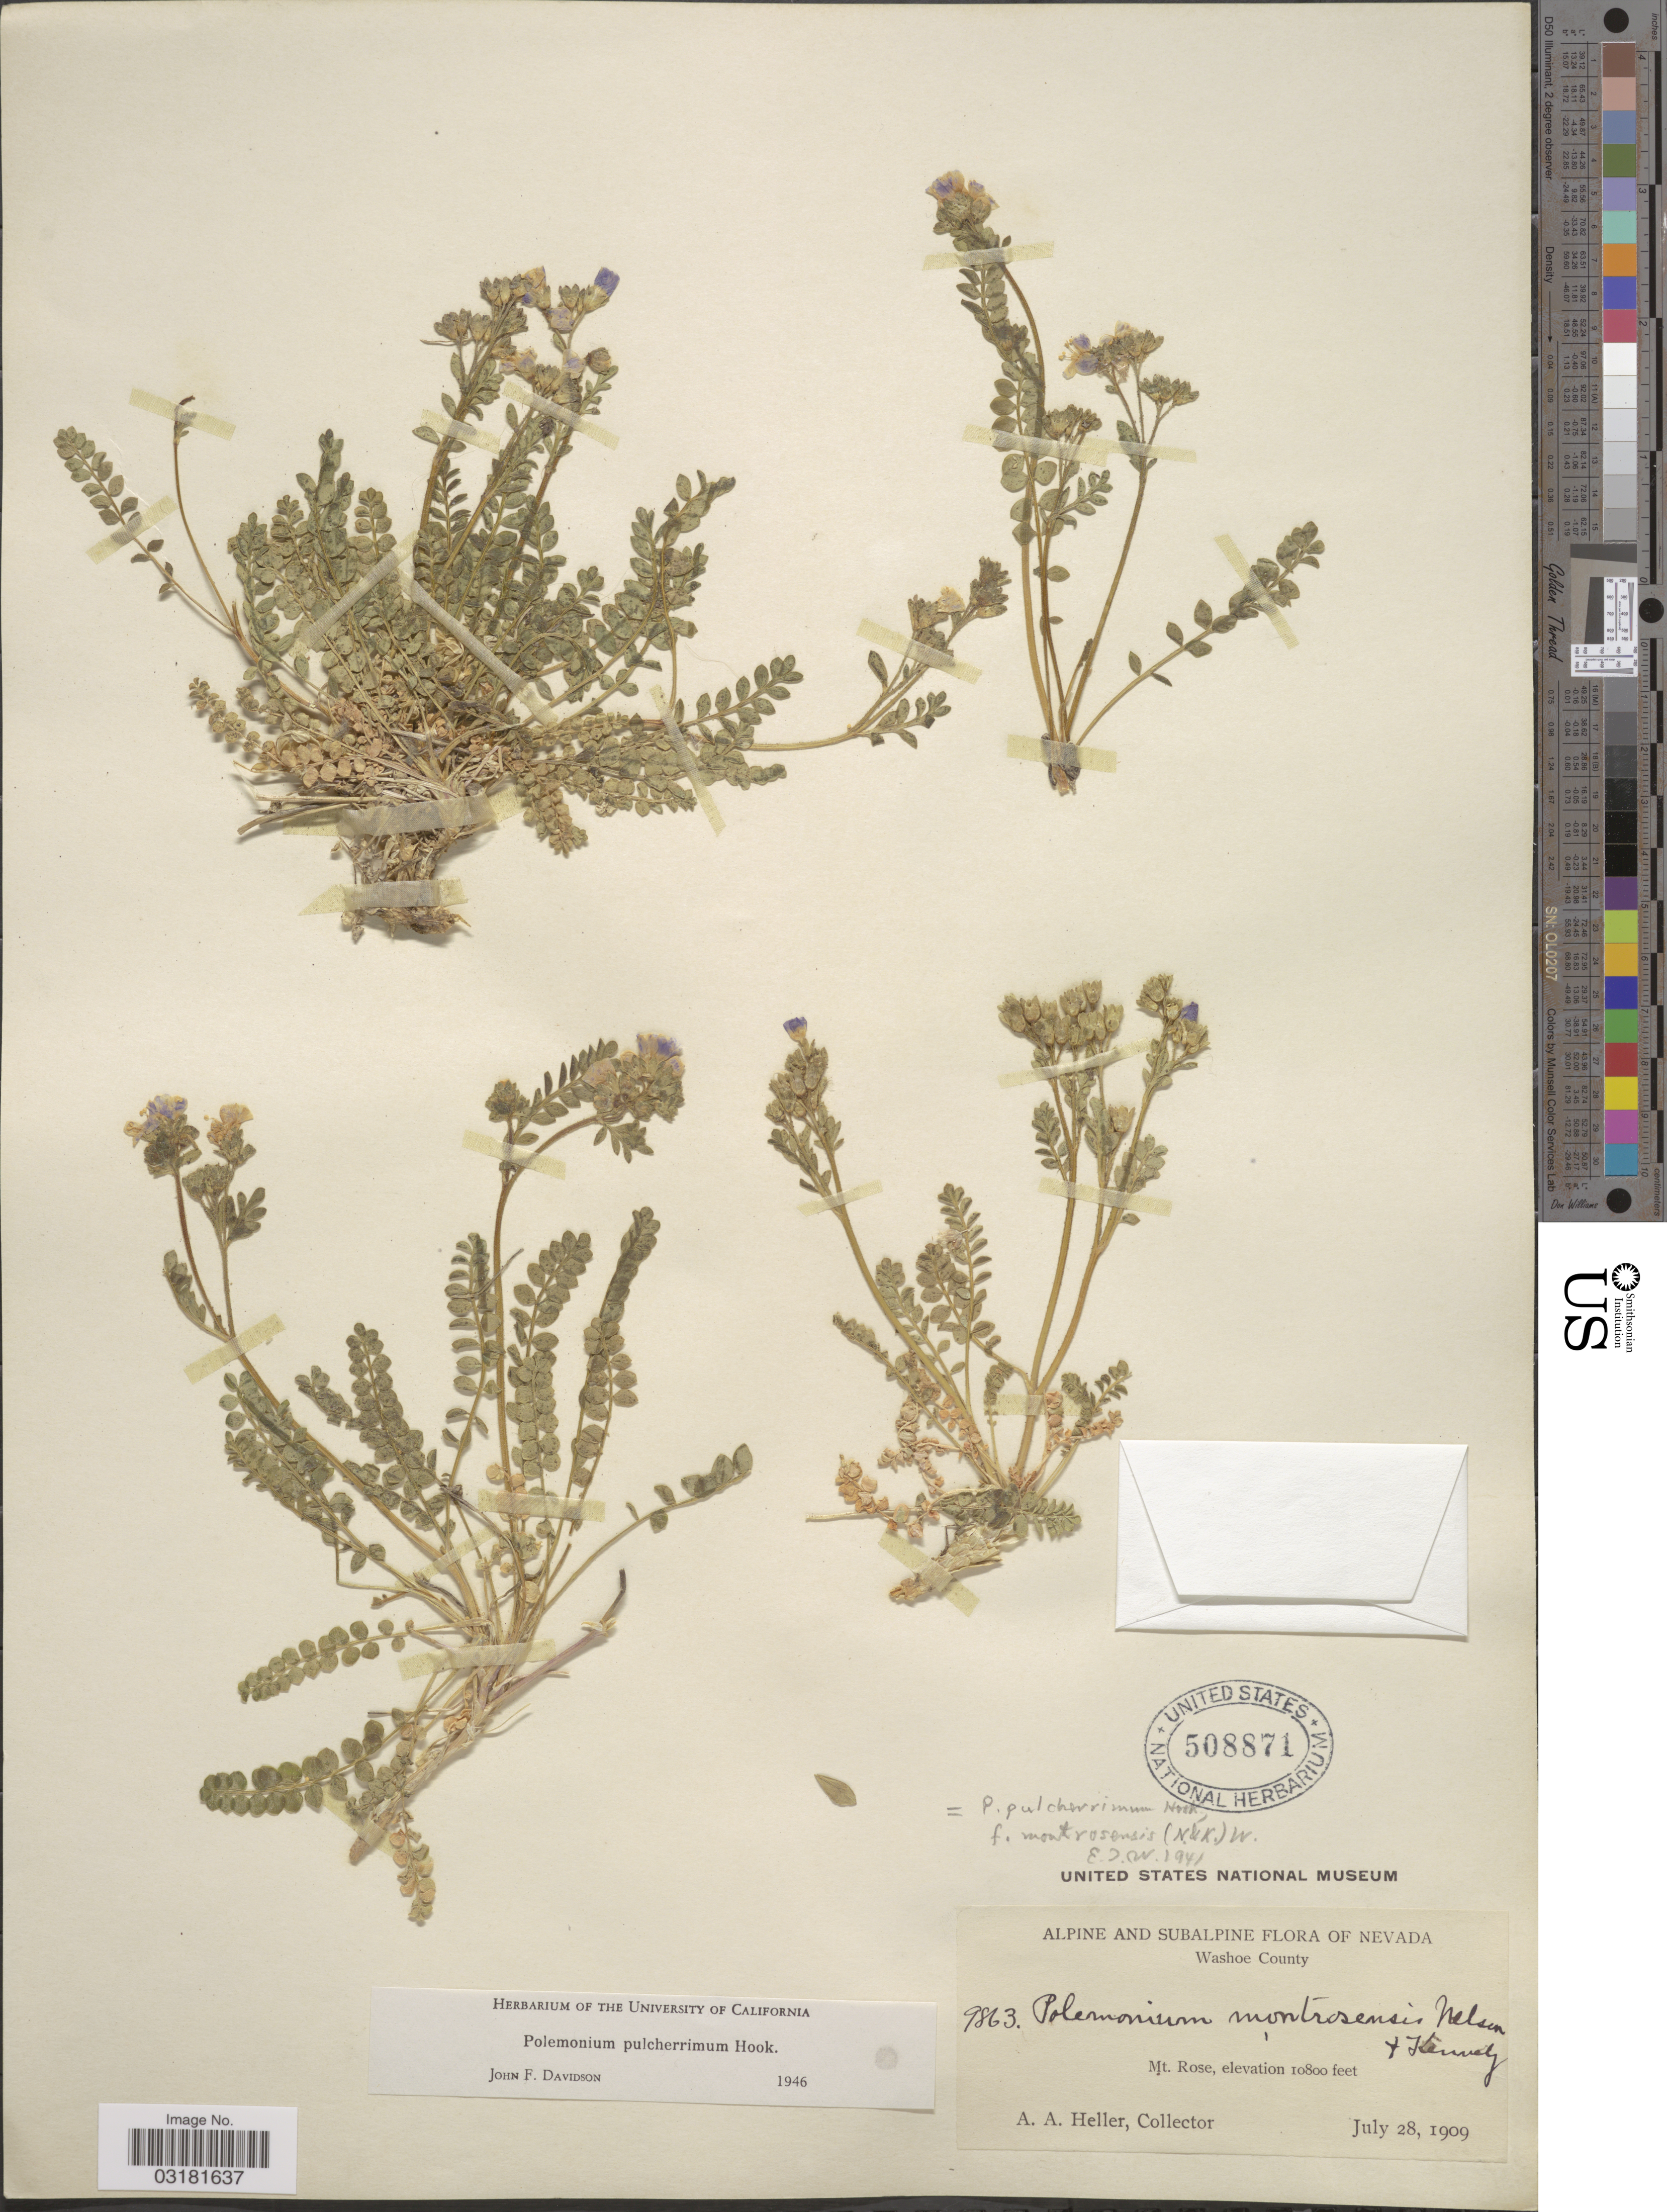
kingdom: Plantae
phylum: Tracheophyta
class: Magnoliopsida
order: Ericales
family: Polemoniaceae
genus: Polemonium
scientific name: Polemonium pulcherrimum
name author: Hook.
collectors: A. A. Heller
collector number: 9863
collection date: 1909-07-28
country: United States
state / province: Nevada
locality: Alpine and Subalpine of Nevada. Washoe County, Mt. Rose.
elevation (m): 3292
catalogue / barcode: US 508871